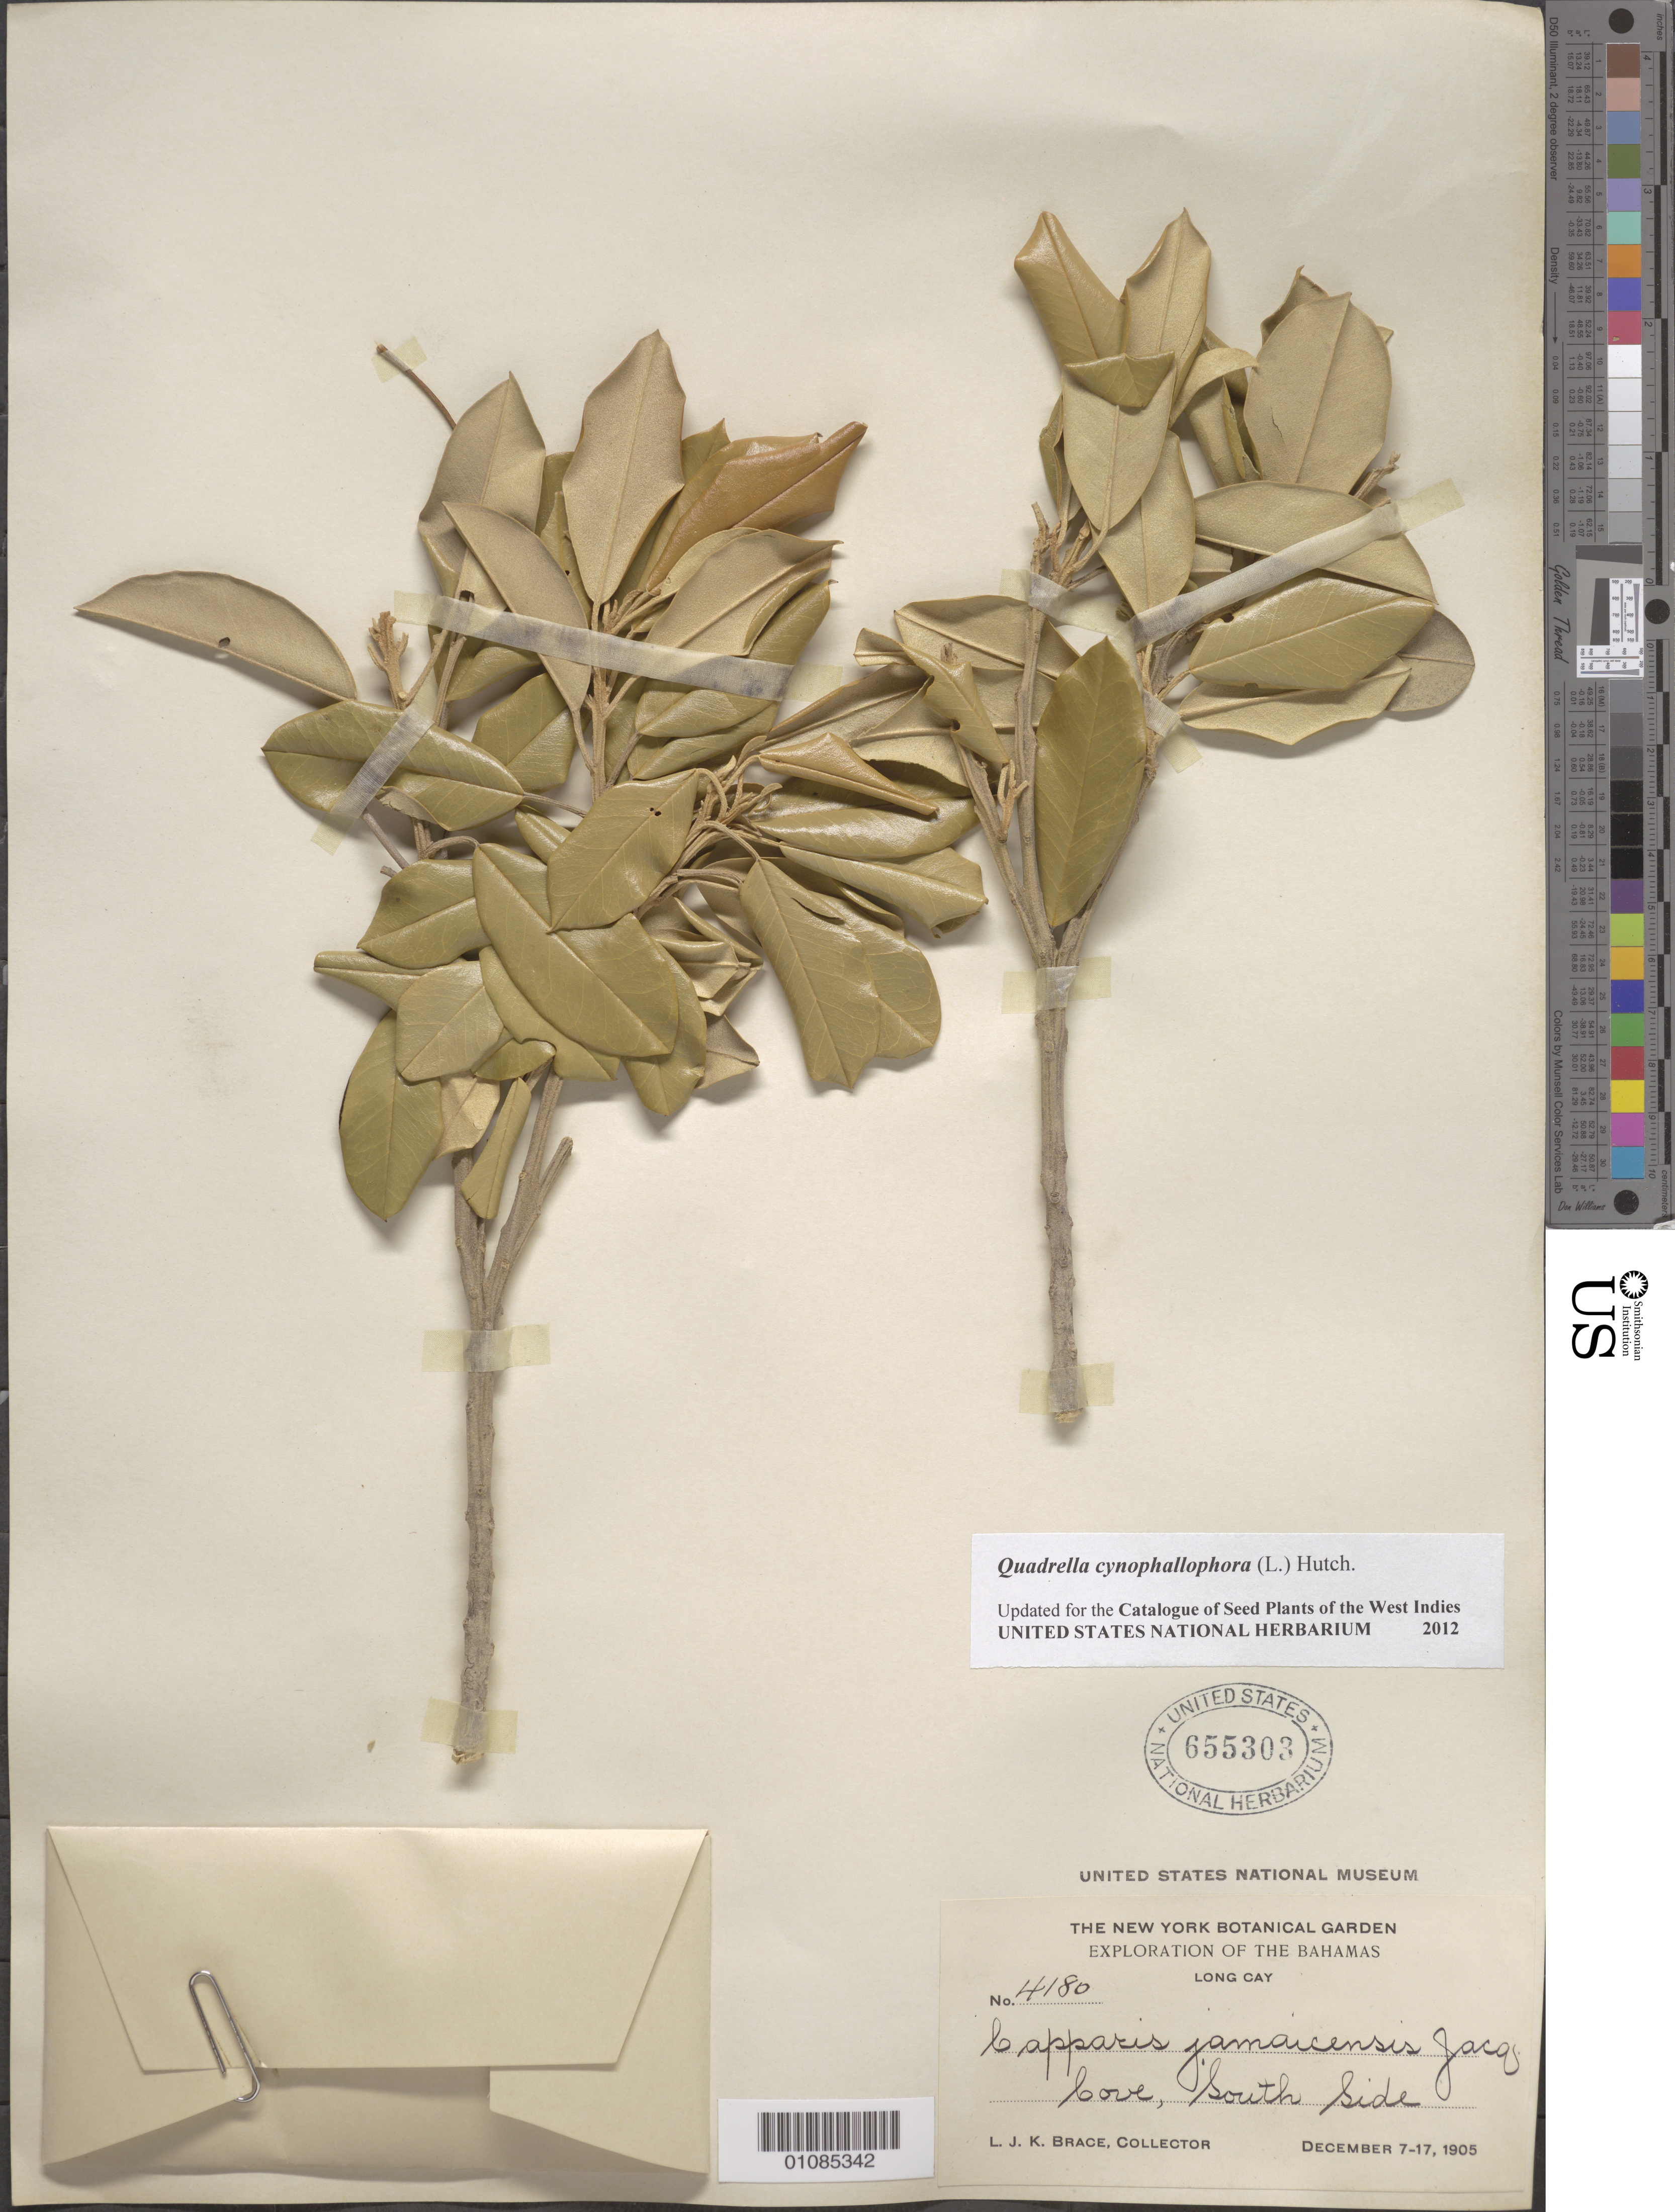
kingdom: Plantae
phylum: Tracheophyta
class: Magnoliopsida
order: Brassicales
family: Capparaceae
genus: Quadrella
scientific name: Quadrella cynophallophora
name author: (L.) Hutch.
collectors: L. J. K. Brace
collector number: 4180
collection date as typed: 07 Dec 1905 to 17 Dec 1905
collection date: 1905-12-07/1905-12-17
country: Bahamas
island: Long Cay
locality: Cove, South Side.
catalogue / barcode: US 655303